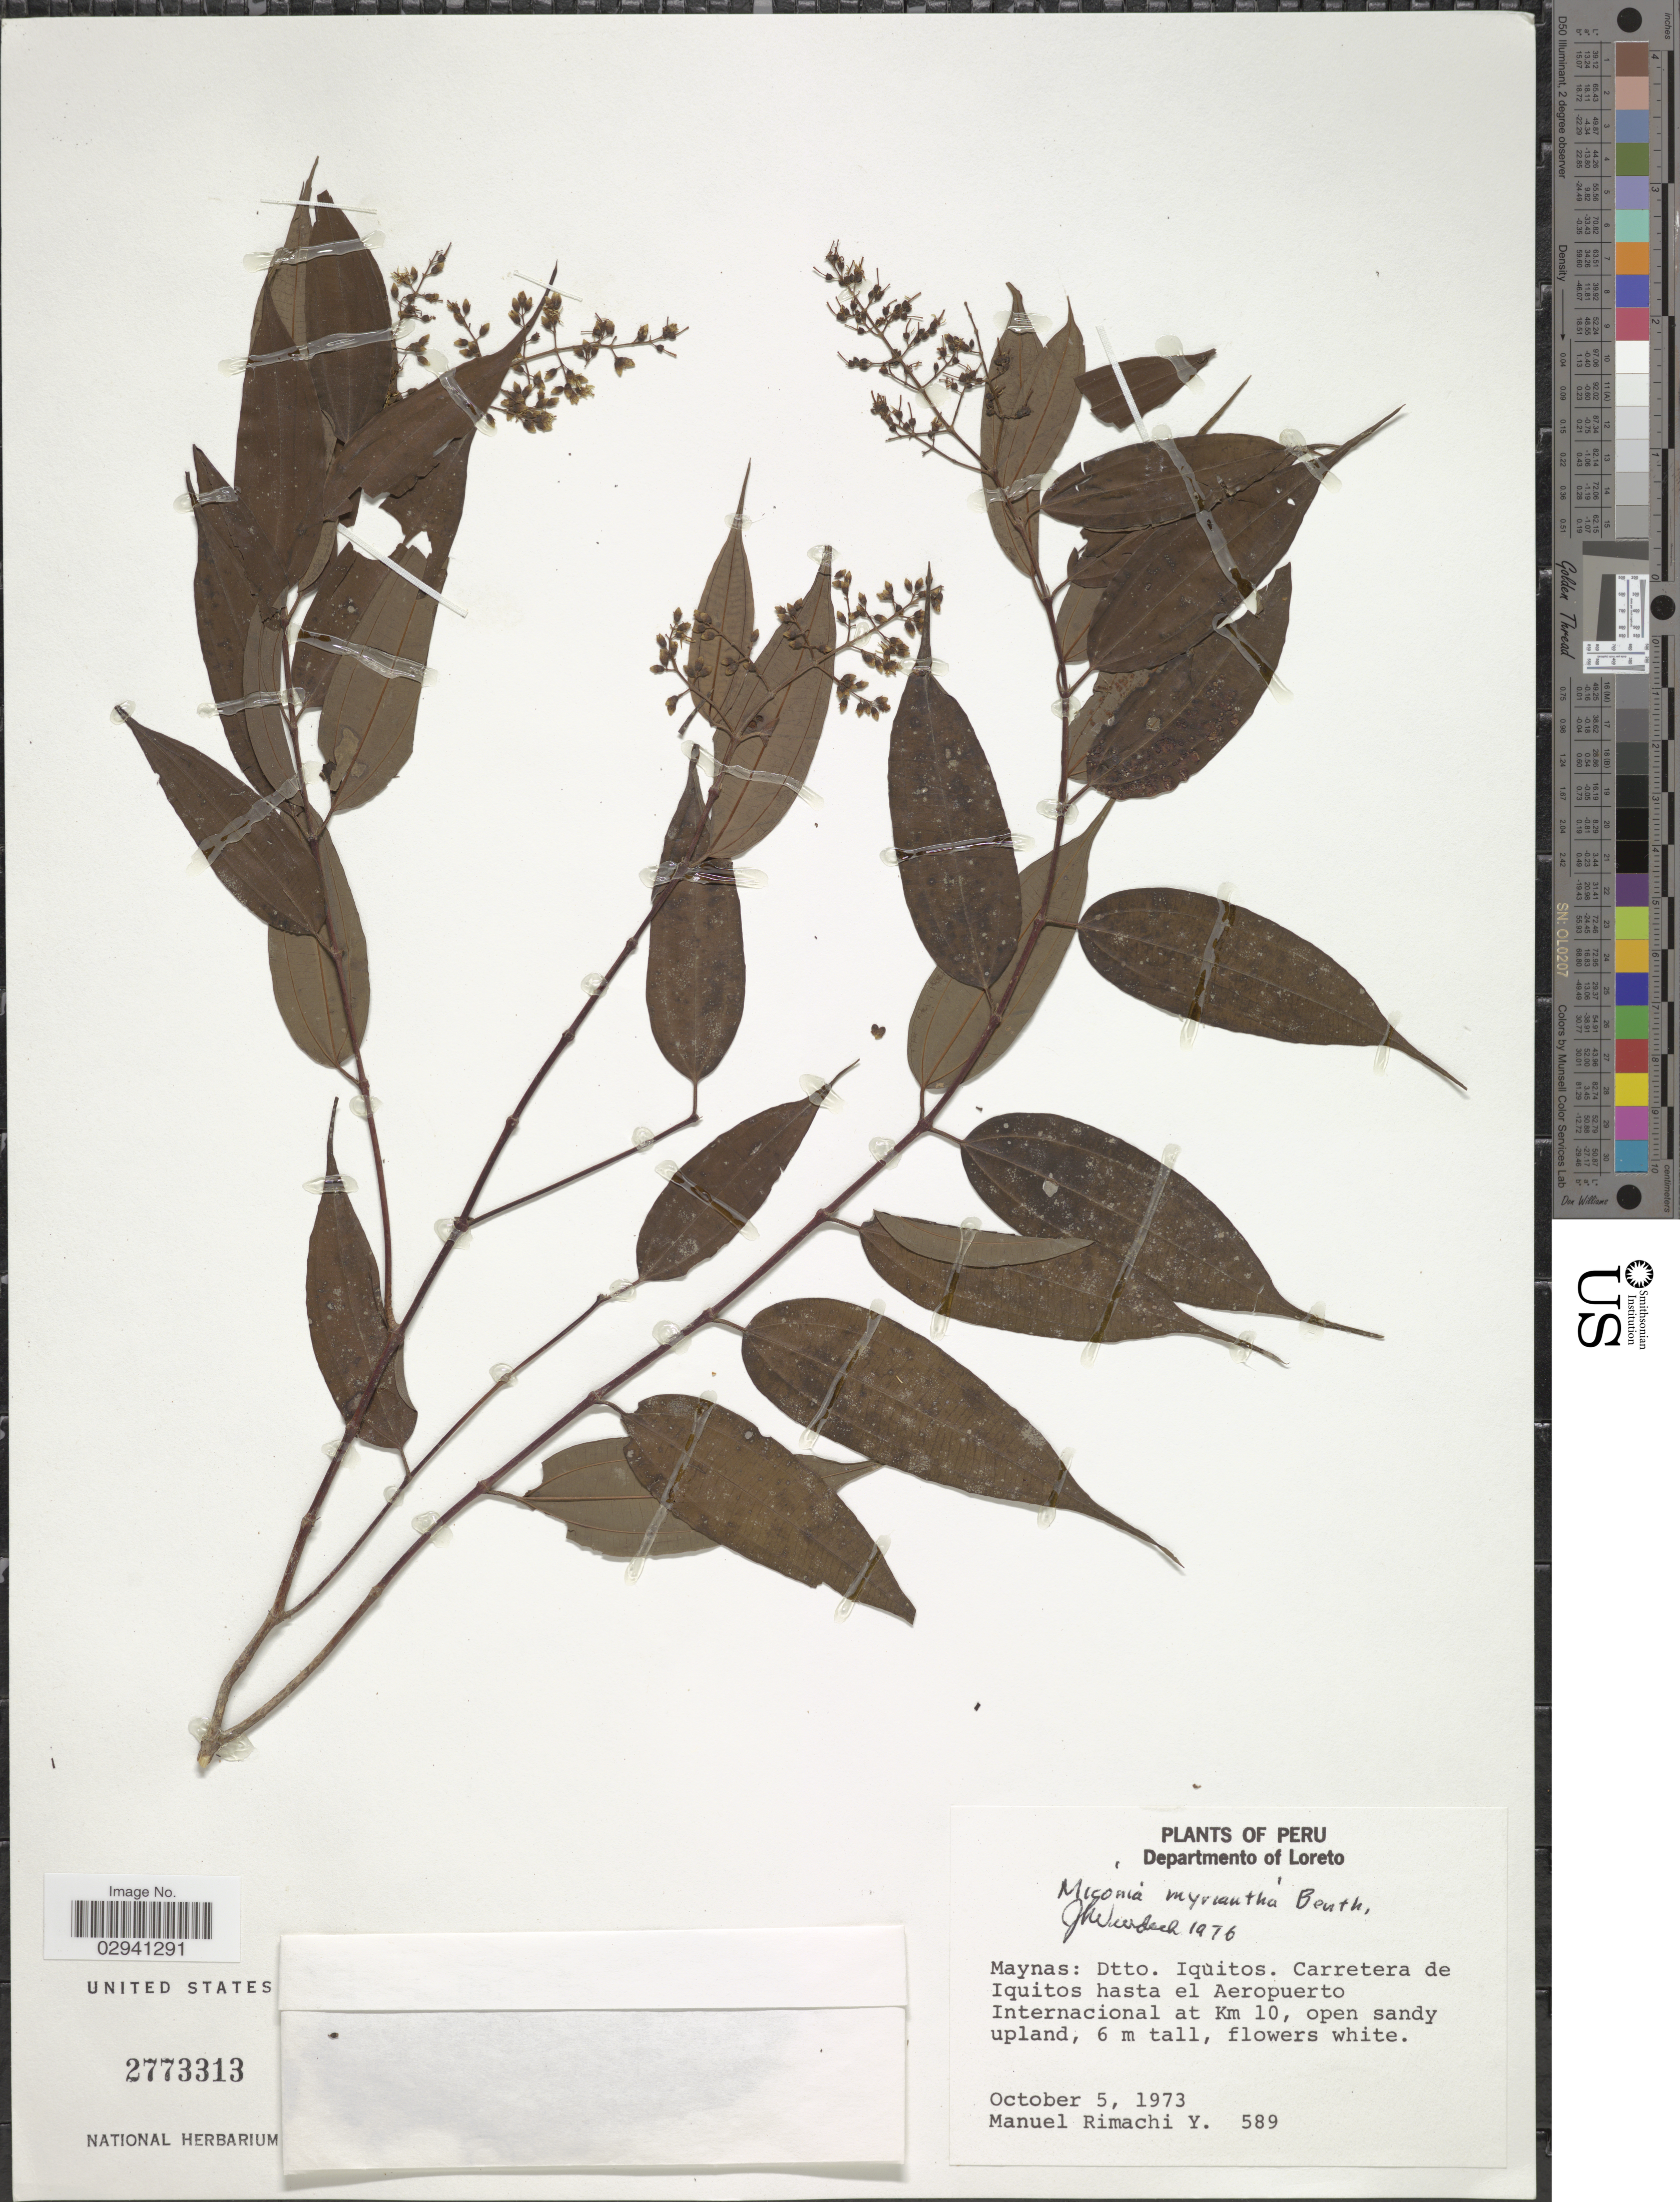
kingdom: Plantae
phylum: Tracheophyta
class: Magnoliopsida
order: Myrtales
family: Melastomataceae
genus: Miconia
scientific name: Miconia myriantha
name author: Benth.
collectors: M. Rimachi Y.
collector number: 589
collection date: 1973-10-05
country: Peru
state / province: Loreto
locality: Departmento of Loreto. Maynas: Dtto. Iquitos. Carretera de Iquitos hasta el Aeropuerto Internacional at Km 10.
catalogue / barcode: US 2773313